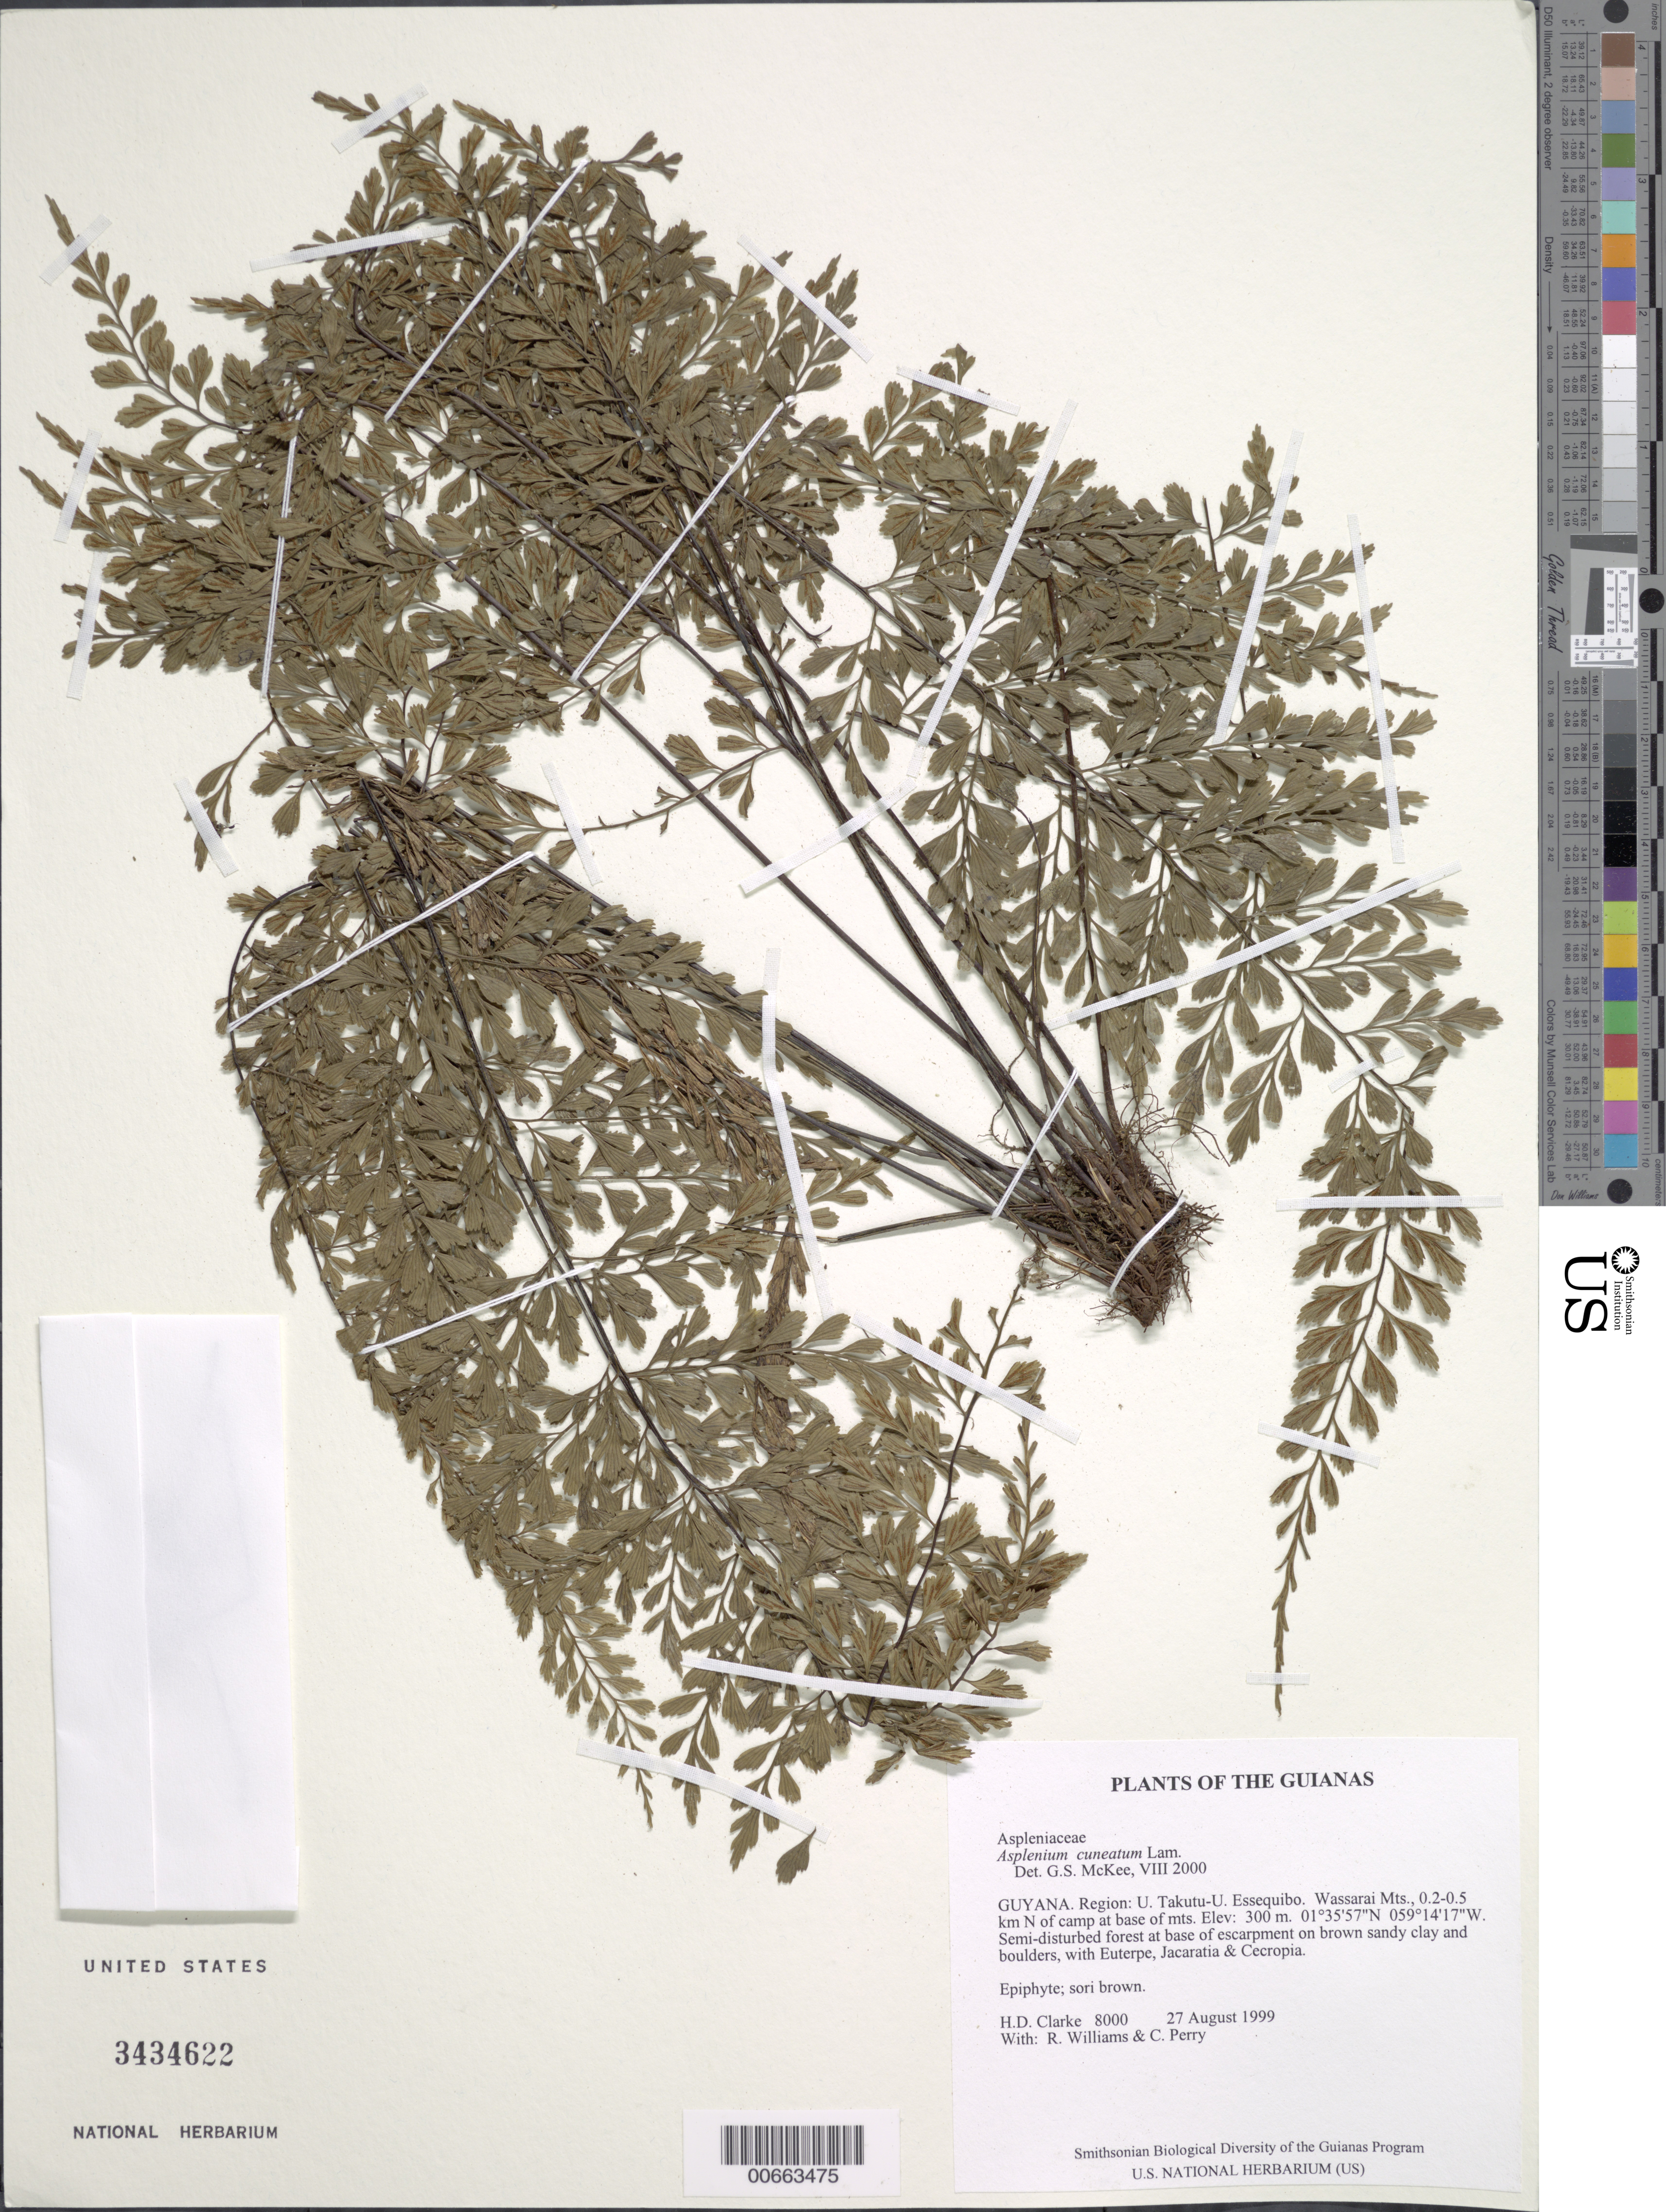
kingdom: Plantae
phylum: Tracheophyta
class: Polypodiopsida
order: Polypodiales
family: Aspleniaceae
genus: Asplenium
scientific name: Asplenium cuneatum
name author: Lam.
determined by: McKee, G. S., (US), NMNH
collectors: H. D. Clarke, R. Williams & C. Perry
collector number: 8000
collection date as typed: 27 August 1999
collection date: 1999-08-27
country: Guyana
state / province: U. Takutu-U. Essequibo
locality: Wassarai Mts., 0.2-0.5 km N of camp at base of mts.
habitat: Semi-disturbed forest at base of escarpment on brown sandy clay and boulders, with Euterpe, Jacaratia & Cecropia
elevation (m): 300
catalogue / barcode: US 3434622